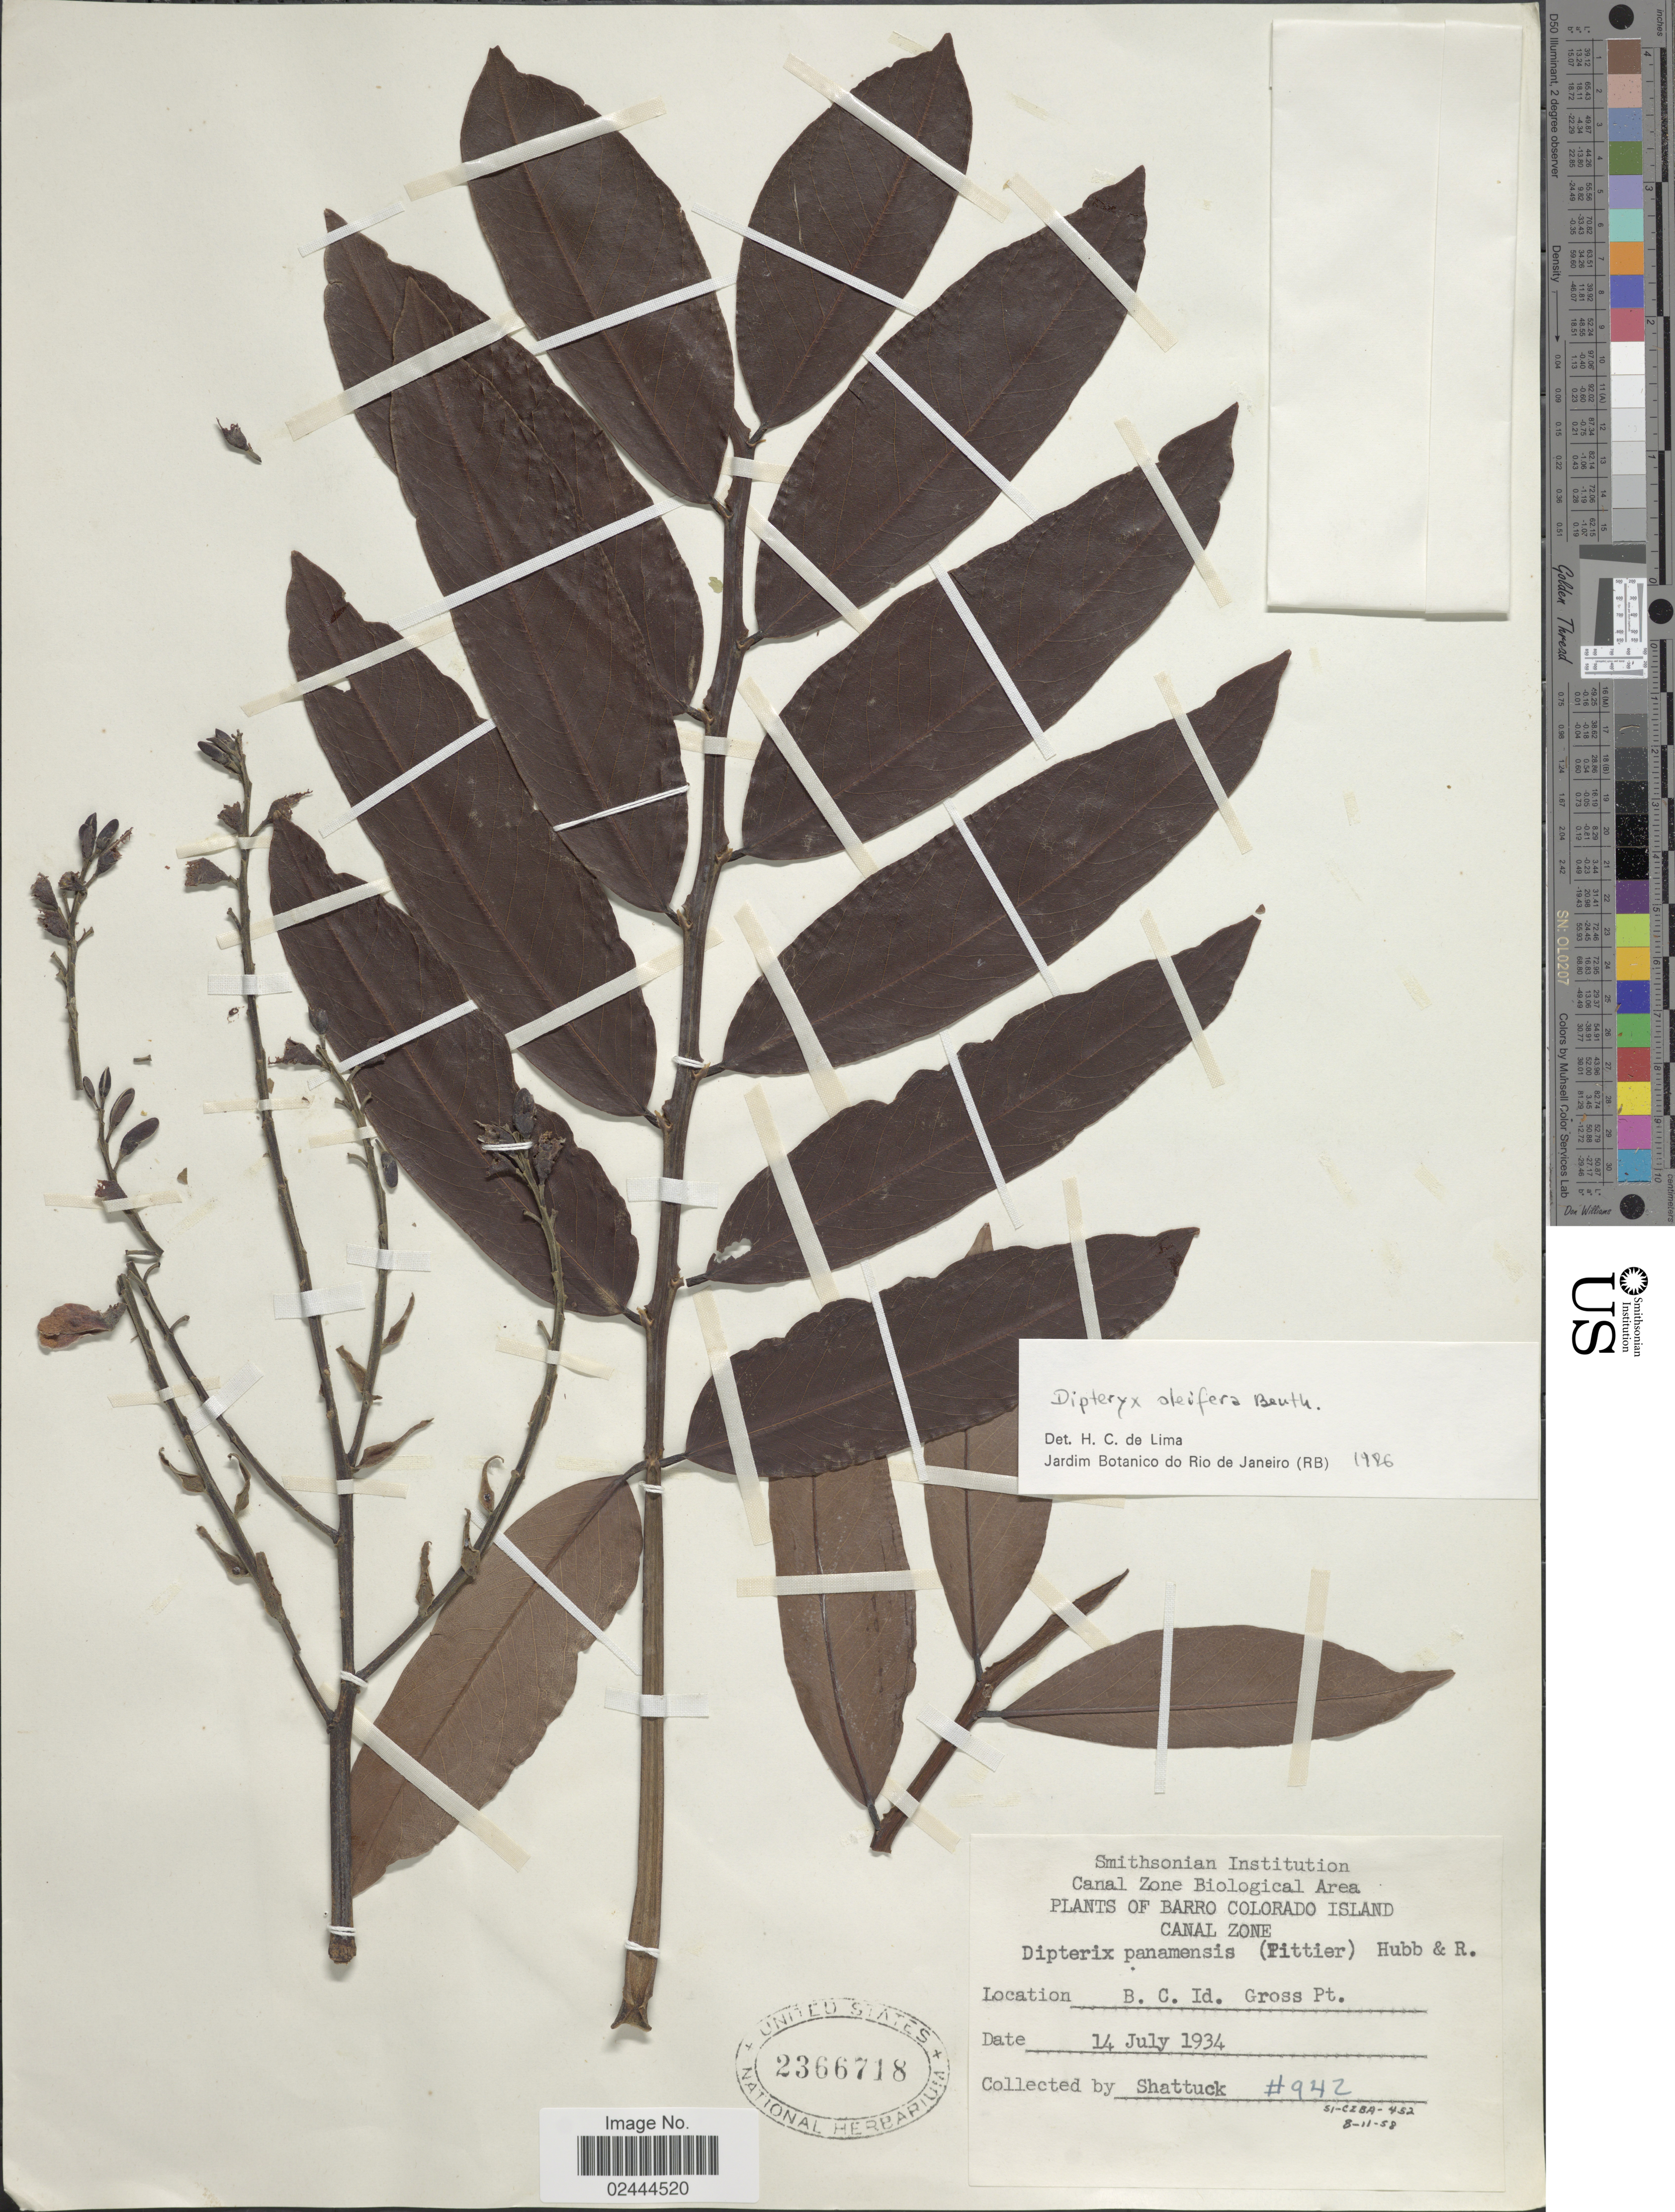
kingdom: Plantae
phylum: Tracheophyta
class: Magnoliopsida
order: Fabales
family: Fabaceae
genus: Dipteryx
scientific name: Dipteryx oleifera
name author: Benth.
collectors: Shattuck, --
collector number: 942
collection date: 1934-07-14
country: Panama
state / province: Panamá Oeste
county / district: Canal Zone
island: Barro Colorado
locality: Barro Colorado Island. Canal Zone. Gross Pt.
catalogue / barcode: US 2366718